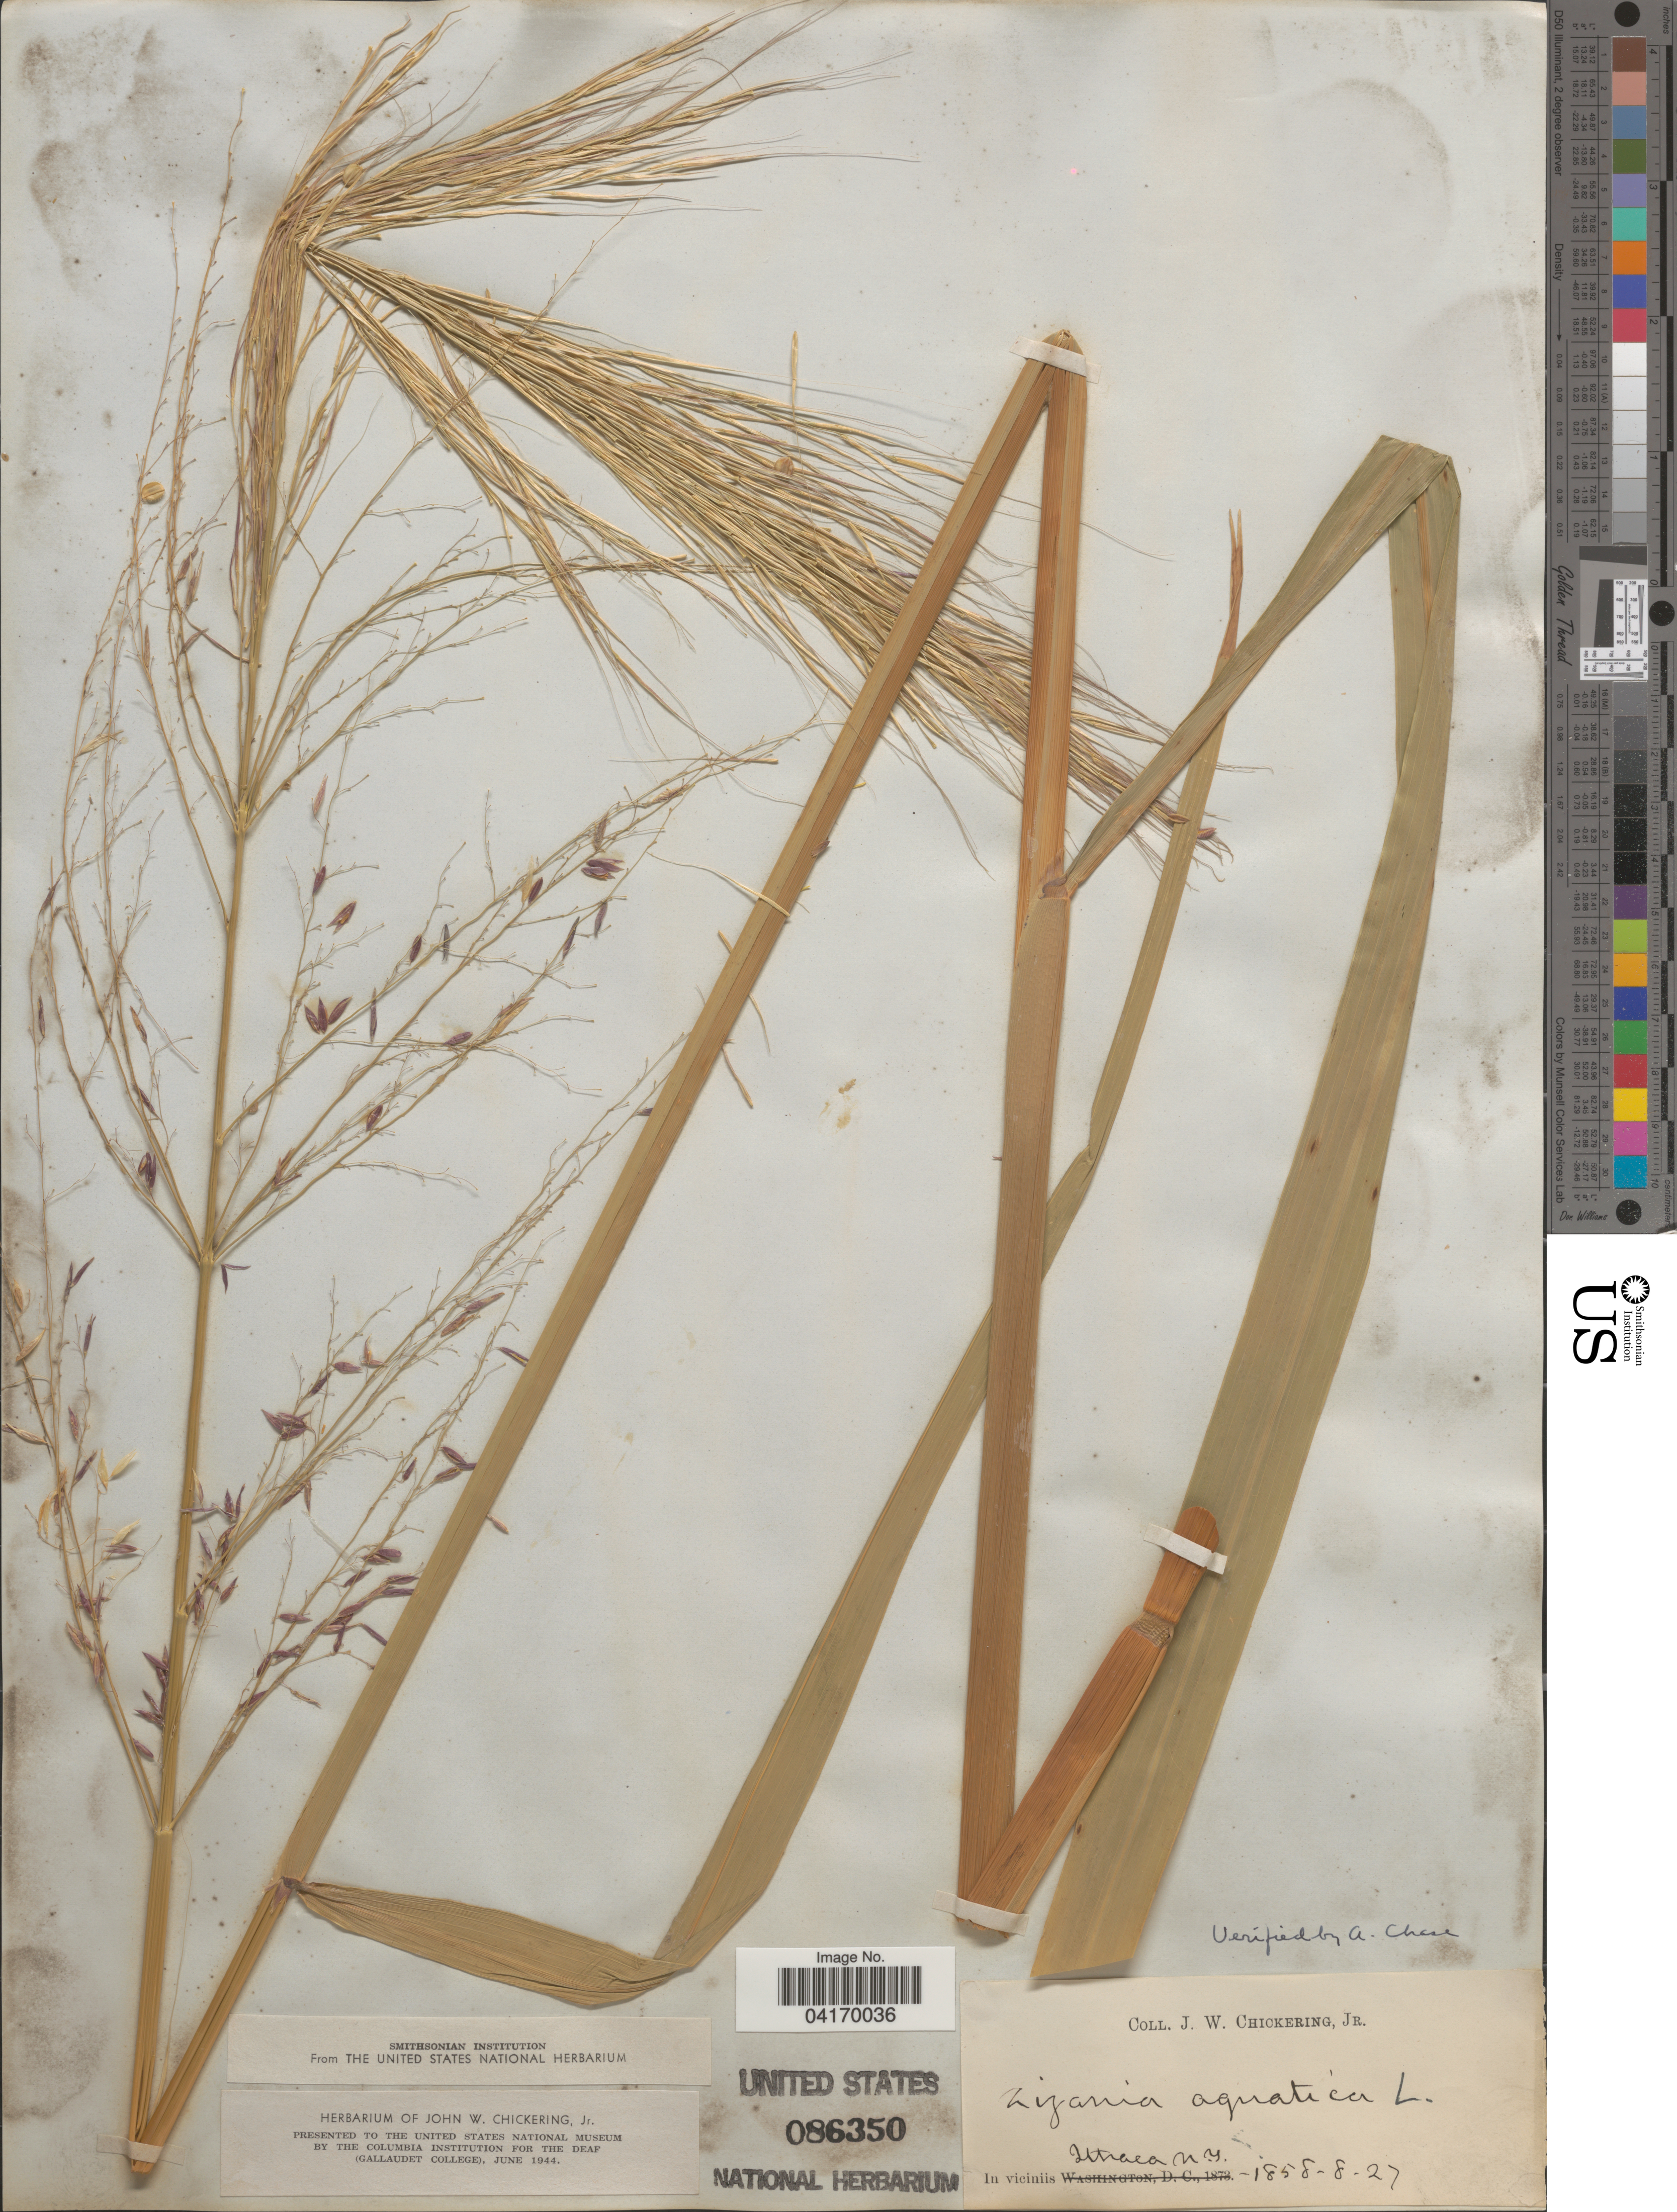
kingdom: Plantae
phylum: Tracheophyta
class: Liliopsida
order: Poales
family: Poaceae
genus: Zizania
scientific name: Zizania aquatica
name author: L.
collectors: J. W. Chickering Jr.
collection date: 1858-08-27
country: United States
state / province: New York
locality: In viciniis Ithaca.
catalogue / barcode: US 86350